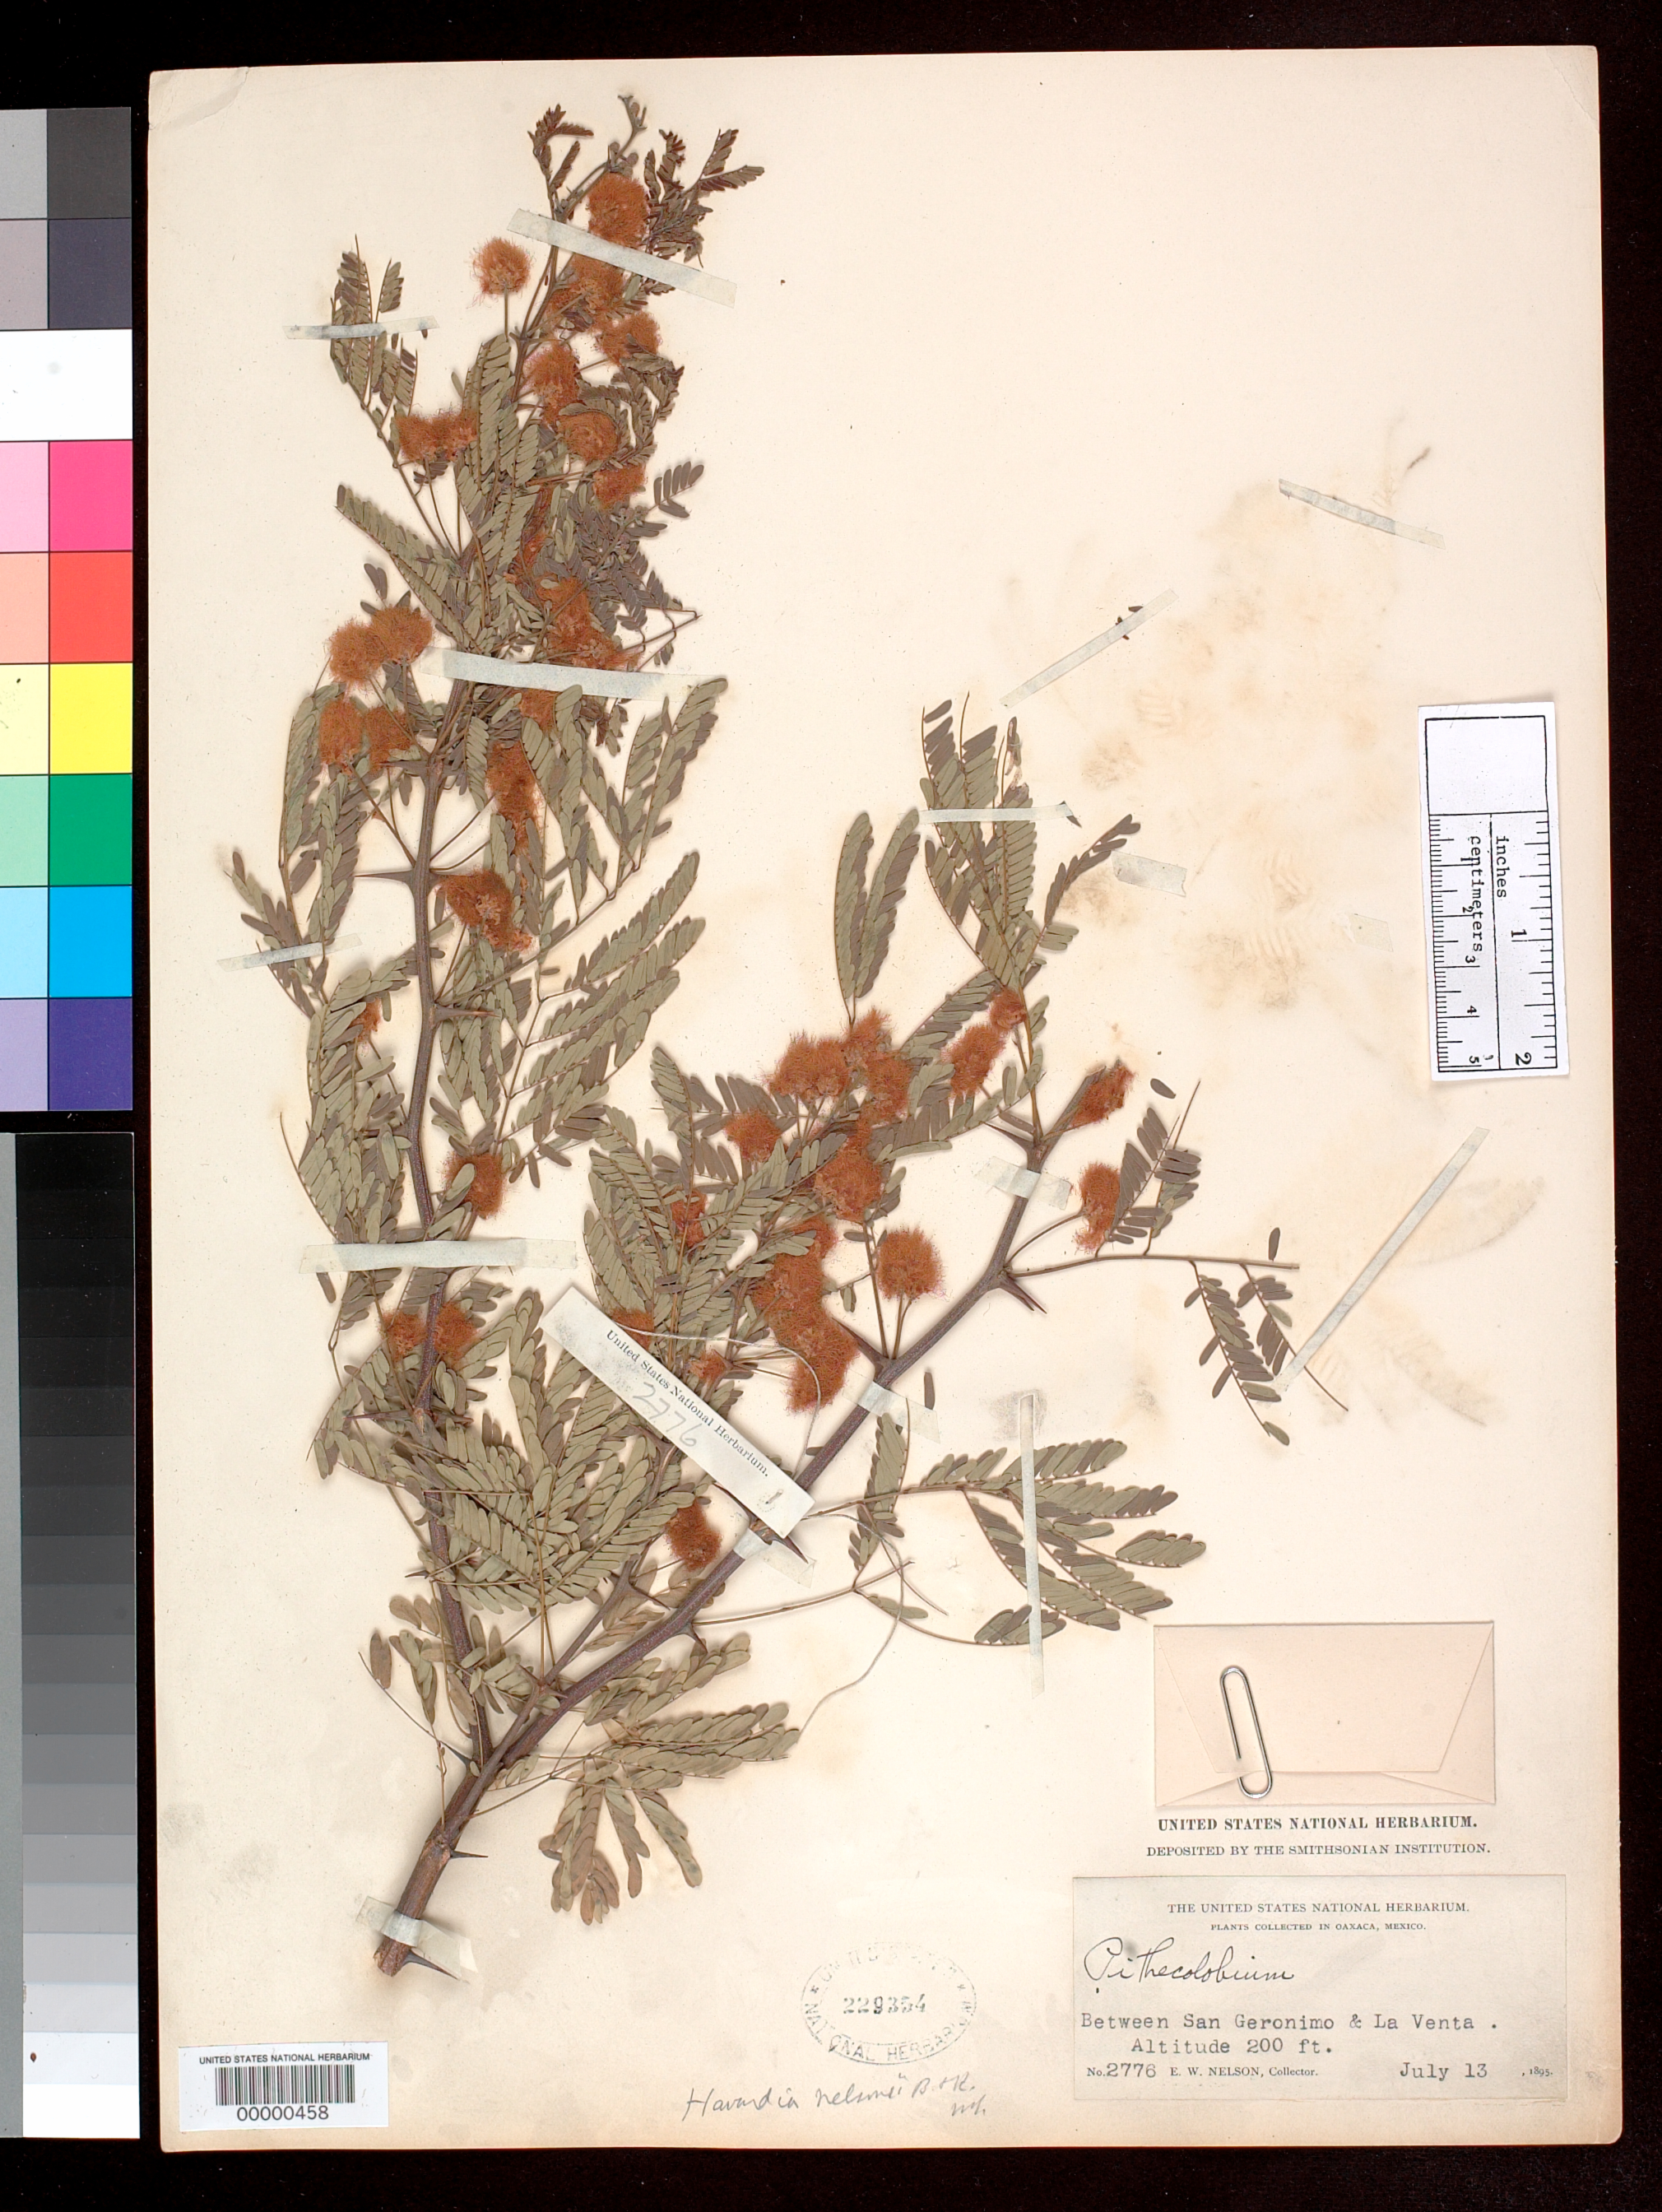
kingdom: Plantae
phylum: Tracheophyta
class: Magnoliopsida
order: Fabales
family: Fabaceae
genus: Havardia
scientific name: Havardia nelsonii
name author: Britton & Rose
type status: Isotype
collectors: E. W. Nelson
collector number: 2776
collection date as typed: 13 Jul 1895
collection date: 1895-07-13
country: Mexico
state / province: Oaxaca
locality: Between San Geronimo and La Venta.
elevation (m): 61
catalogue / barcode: US 229354